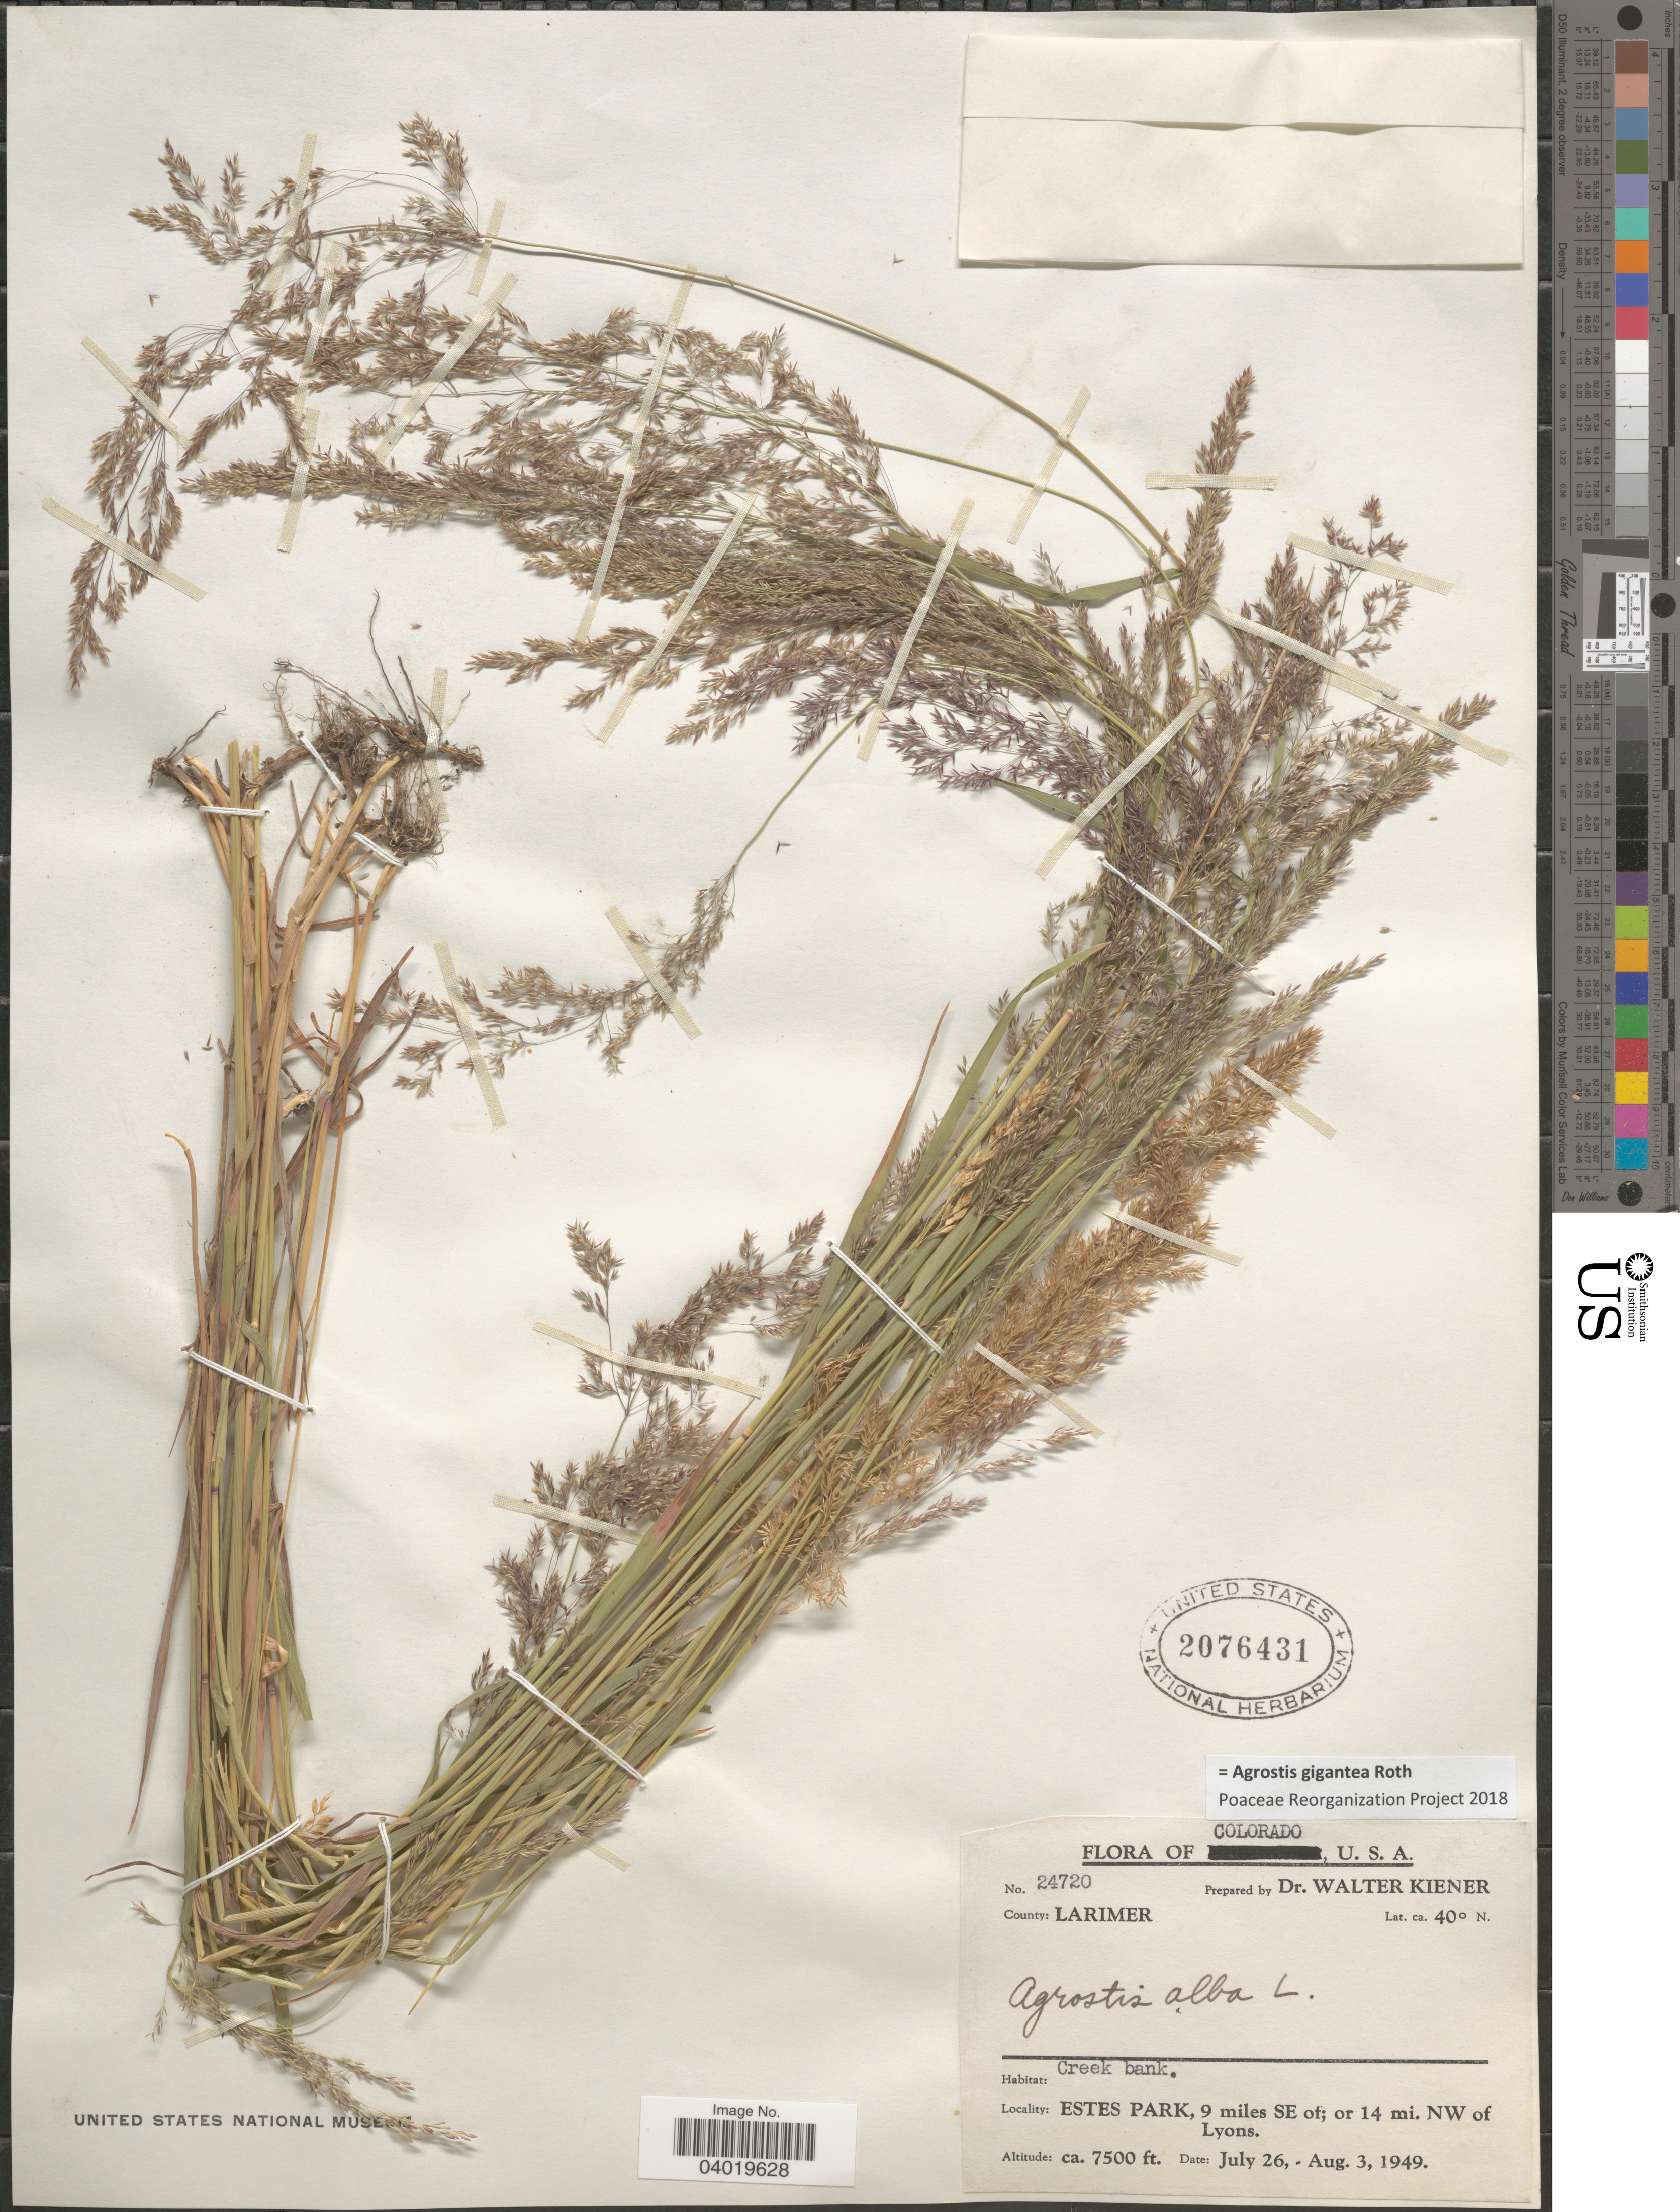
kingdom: Plantae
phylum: Tracheophyta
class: Liliopsida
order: Poales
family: Poaceae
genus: Agrostis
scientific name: Agrostis gigantea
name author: Roth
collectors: W. Kiener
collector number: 24720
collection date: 1949-07-26/1949-08-03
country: United States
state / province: Colorado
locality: County: Larimer. Estes Park, 9 miles SE of; or 14 mi. NW of Lyons.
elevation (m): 2286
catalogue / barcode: US 2076431